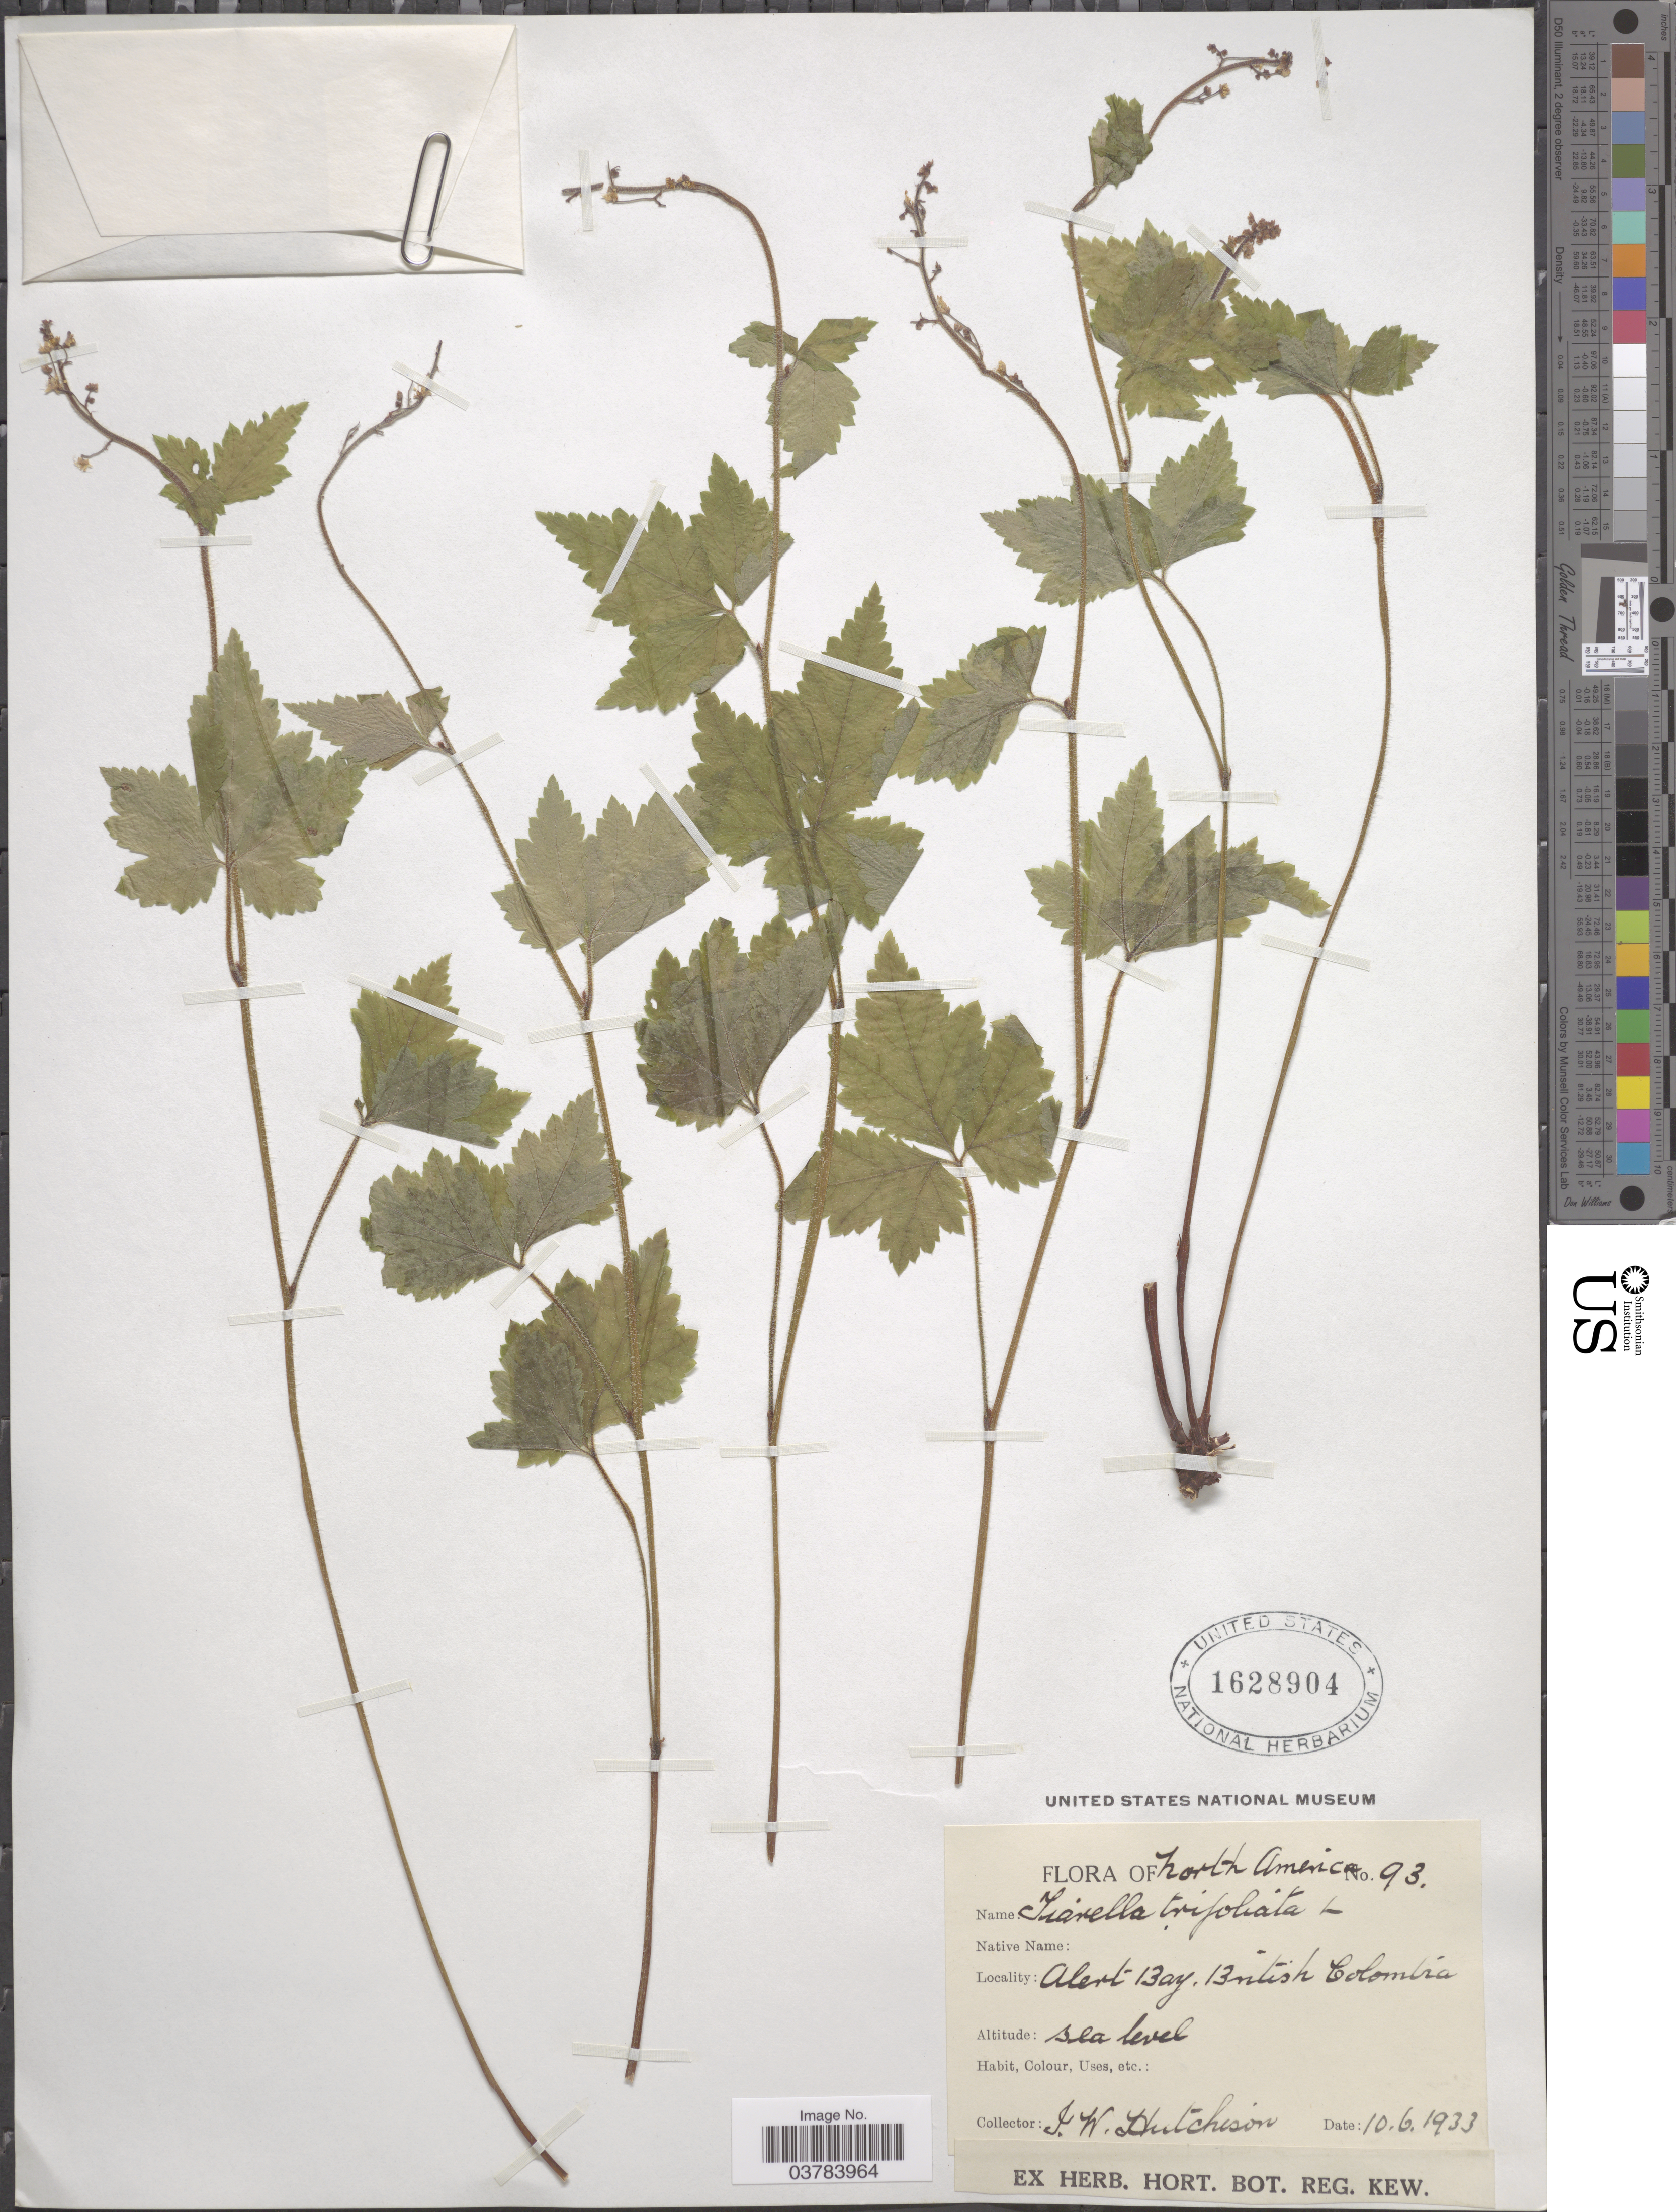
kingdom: Plantae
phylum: Tracheophyta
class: Magnoliopsida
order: Saxifragales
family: Saxifragaceae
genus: Tiarella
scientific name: Tiarella trifoliata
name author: L.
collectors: I. W. Hutchison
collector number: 93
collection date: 1933-06-10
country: Canada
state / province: British Columbia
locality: Alert Bay.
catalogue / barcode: US 1628904